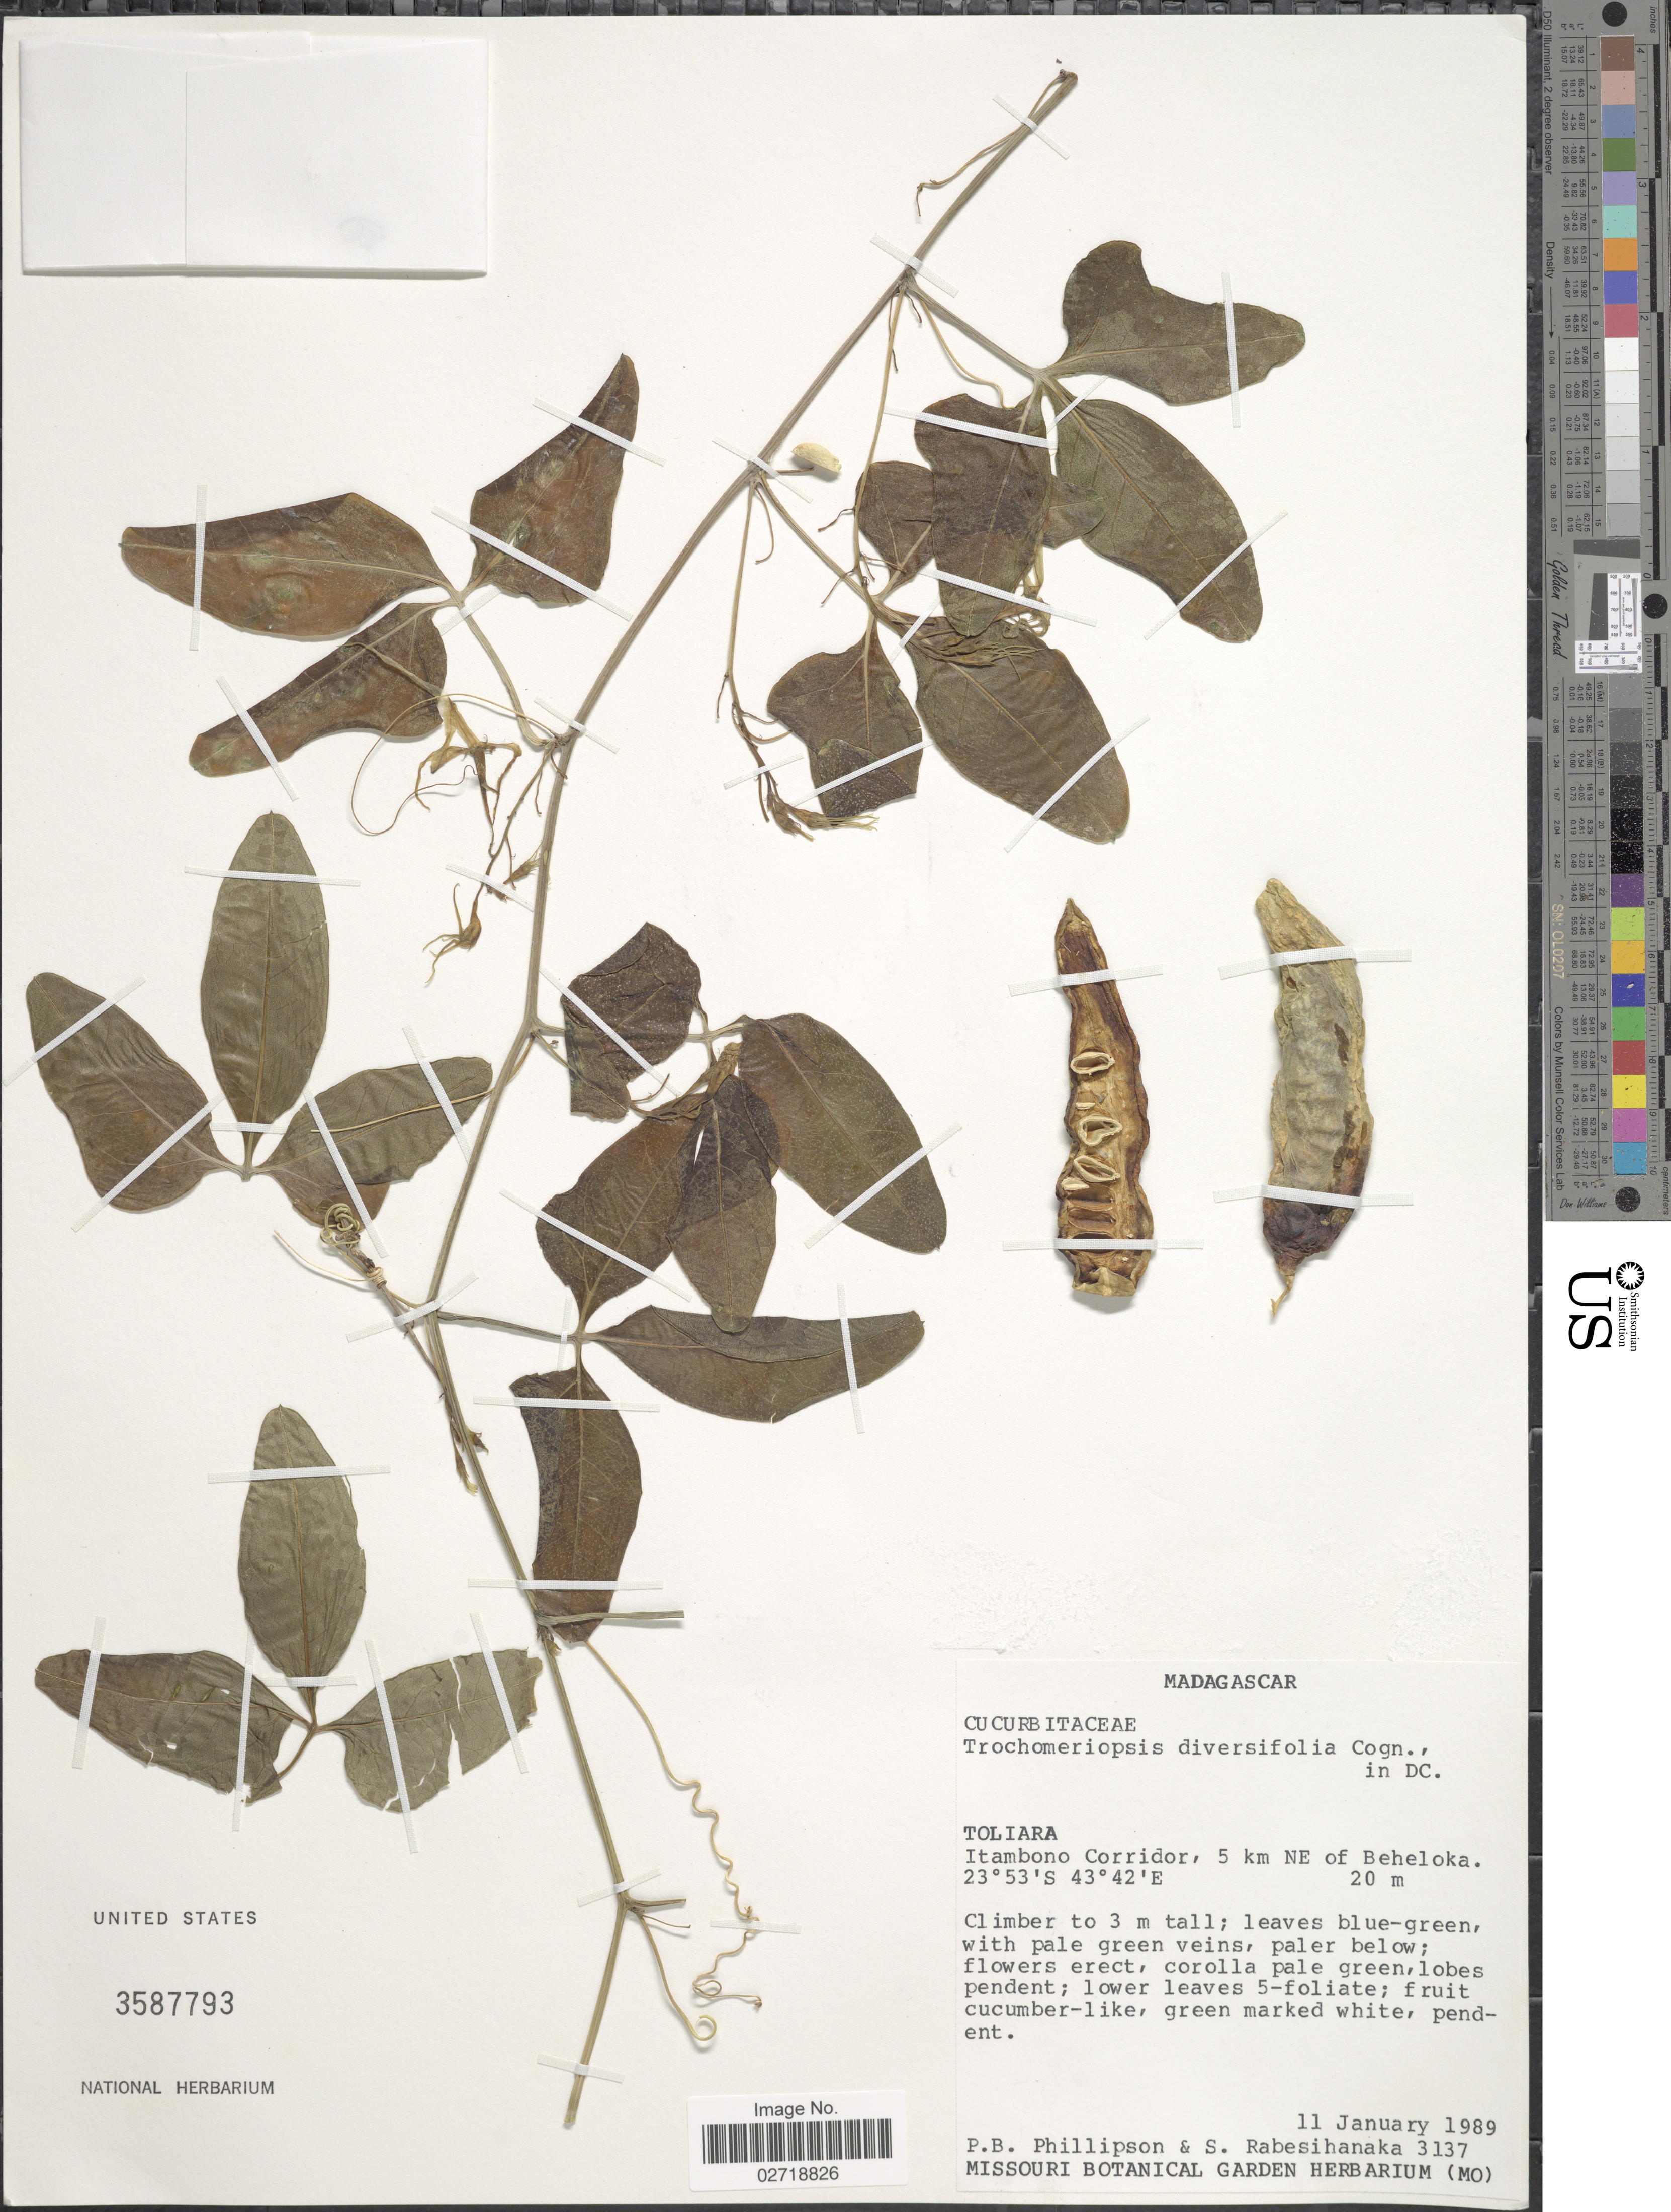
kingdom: Plantae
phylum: Tracheophyta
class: Magnoliopsida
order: Cucurbitales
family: Cucurbitaceae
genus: Trochomeriopsis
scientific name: Trochomeriopsis diversifolia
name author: Cogn.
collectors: P. B. Phillipson & S. Rabesihanaka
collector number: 3137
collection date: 1989-01-11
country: Madagascar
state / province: Atsimo-Andrefana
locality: Itambono Corridor, 5 km NE of Beheloka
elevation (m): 20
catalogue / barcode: US 3587793